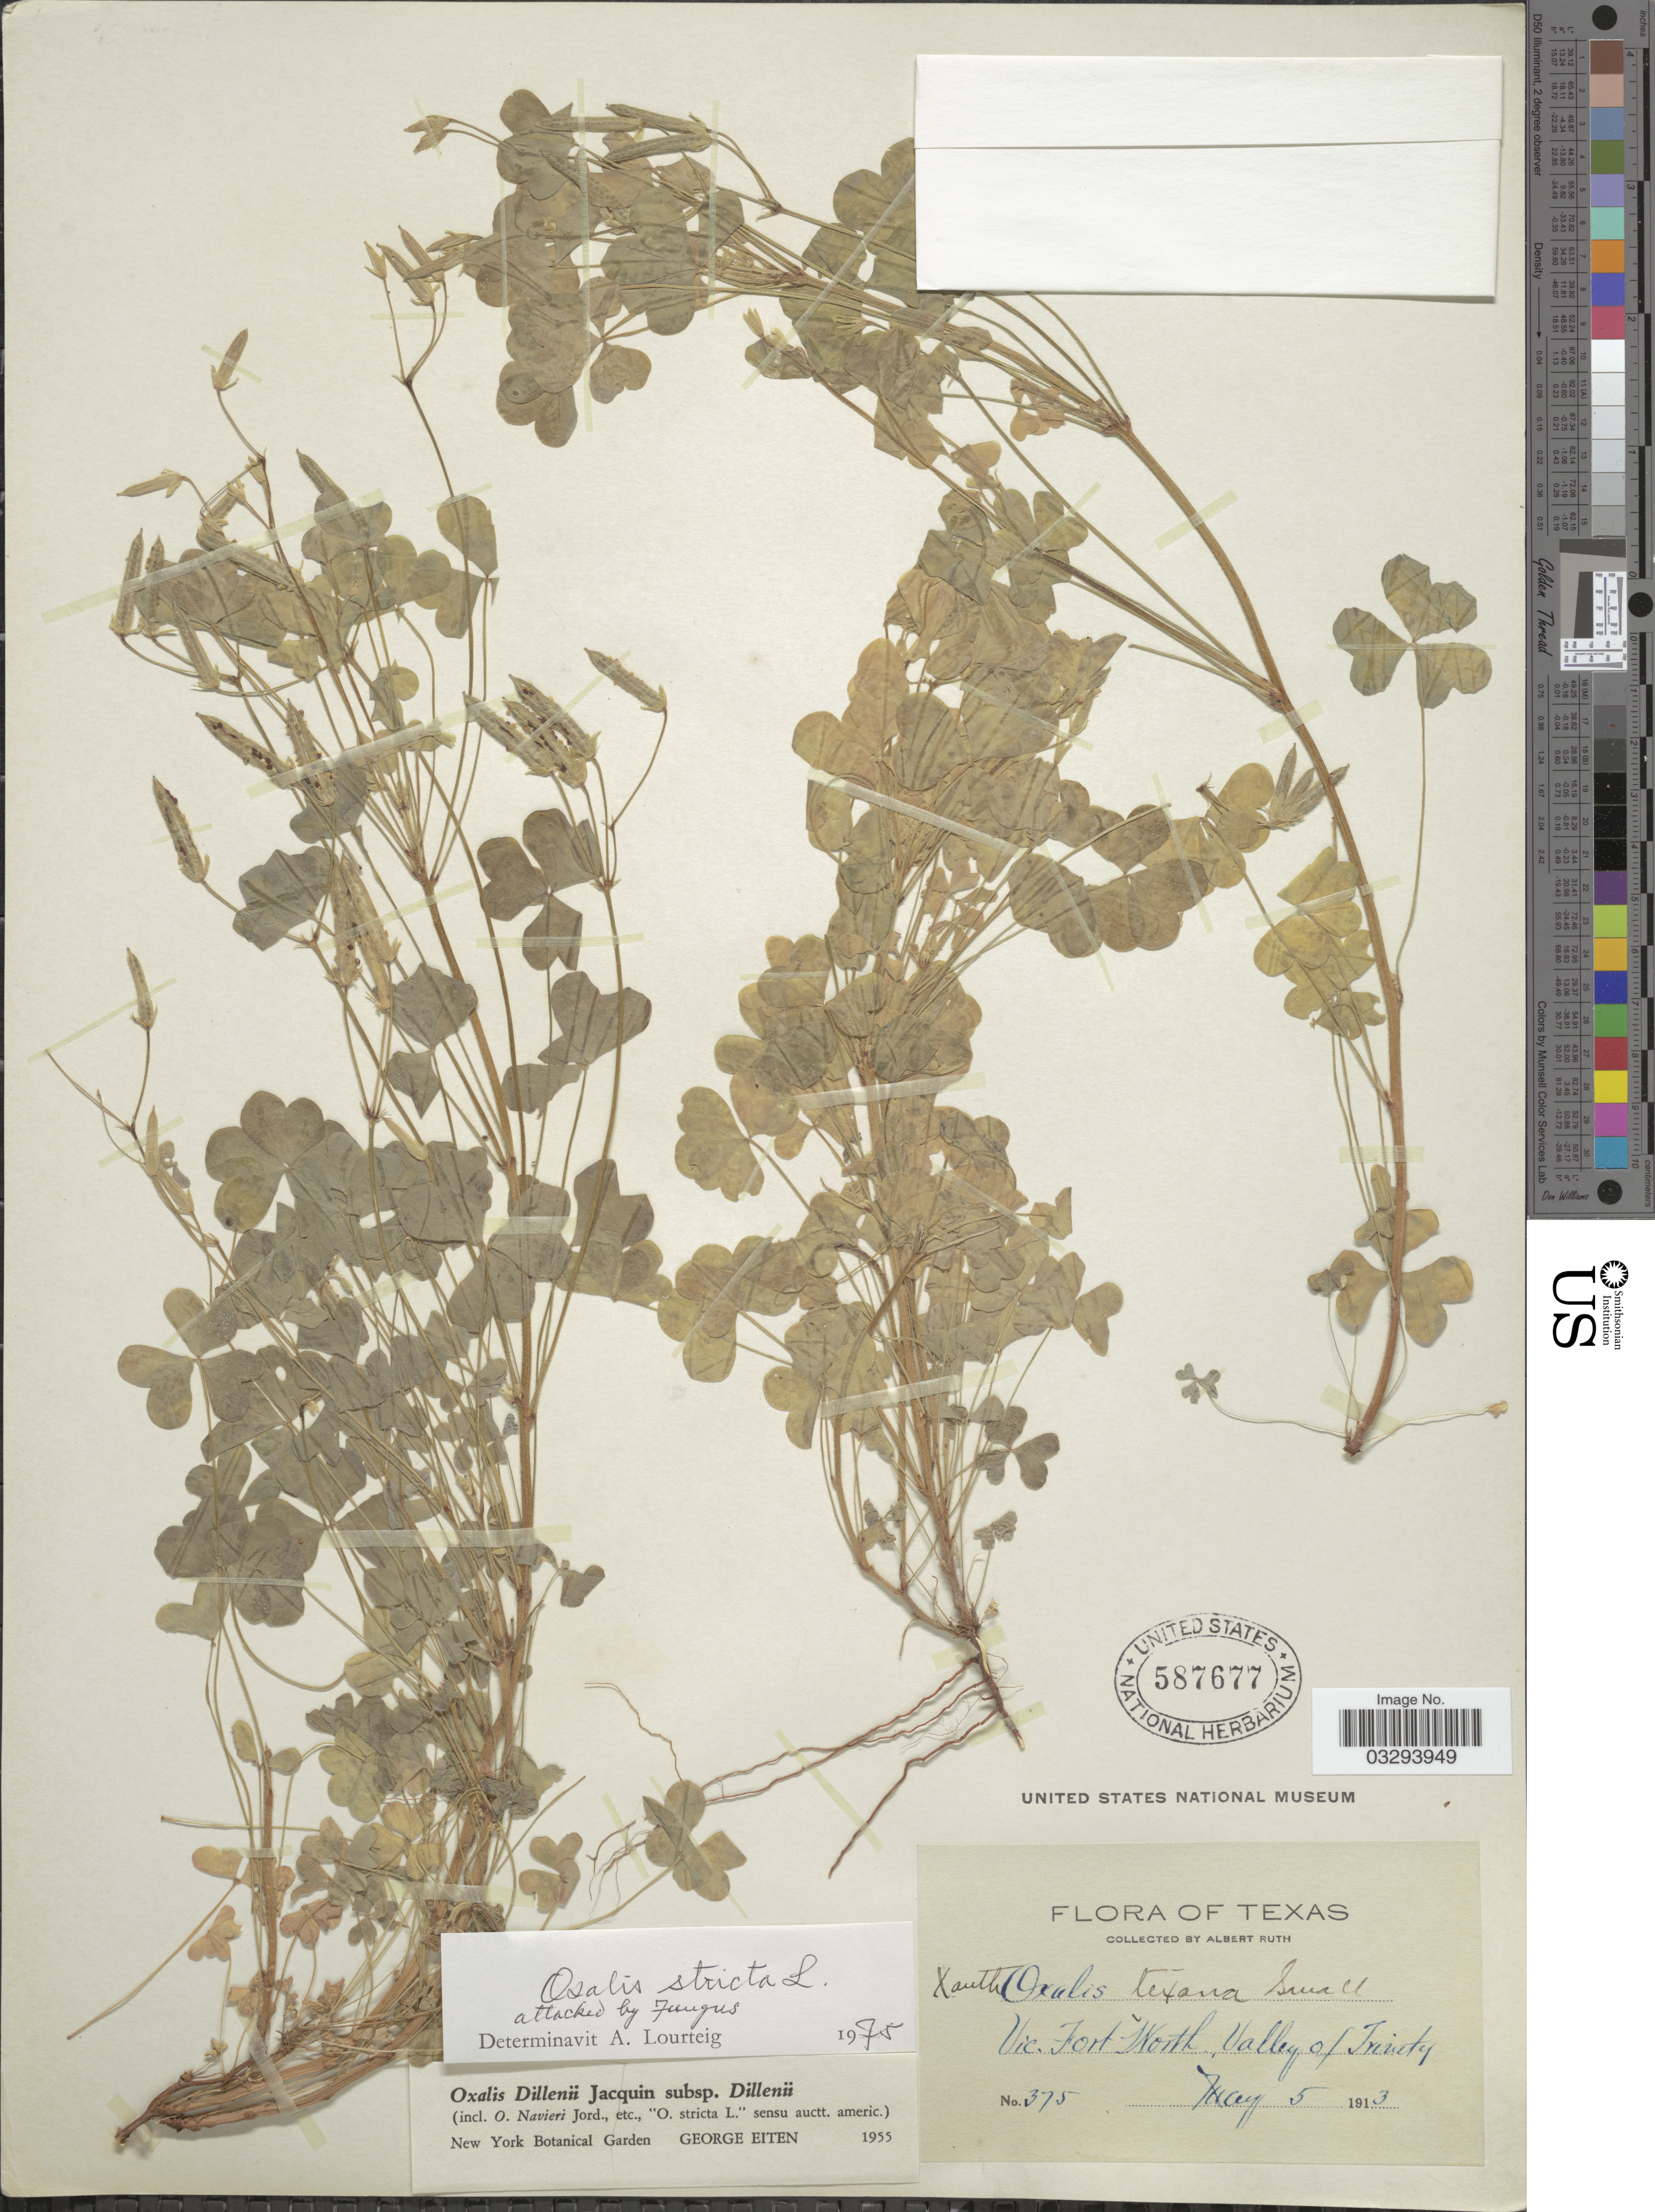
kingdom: Plantae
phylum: Tracheophyta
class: Magnoliopsida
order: Oxalidales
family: Oxalidaceae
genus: Oxalis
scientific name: Oxalis stricta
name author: L.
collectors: A. Ruth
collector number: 375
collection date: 1913-05-05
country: United States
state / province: Texas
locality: Vic. Fort Worth [Vicinity of Fort Worth], Valley of Trinity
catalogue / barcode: US 587677